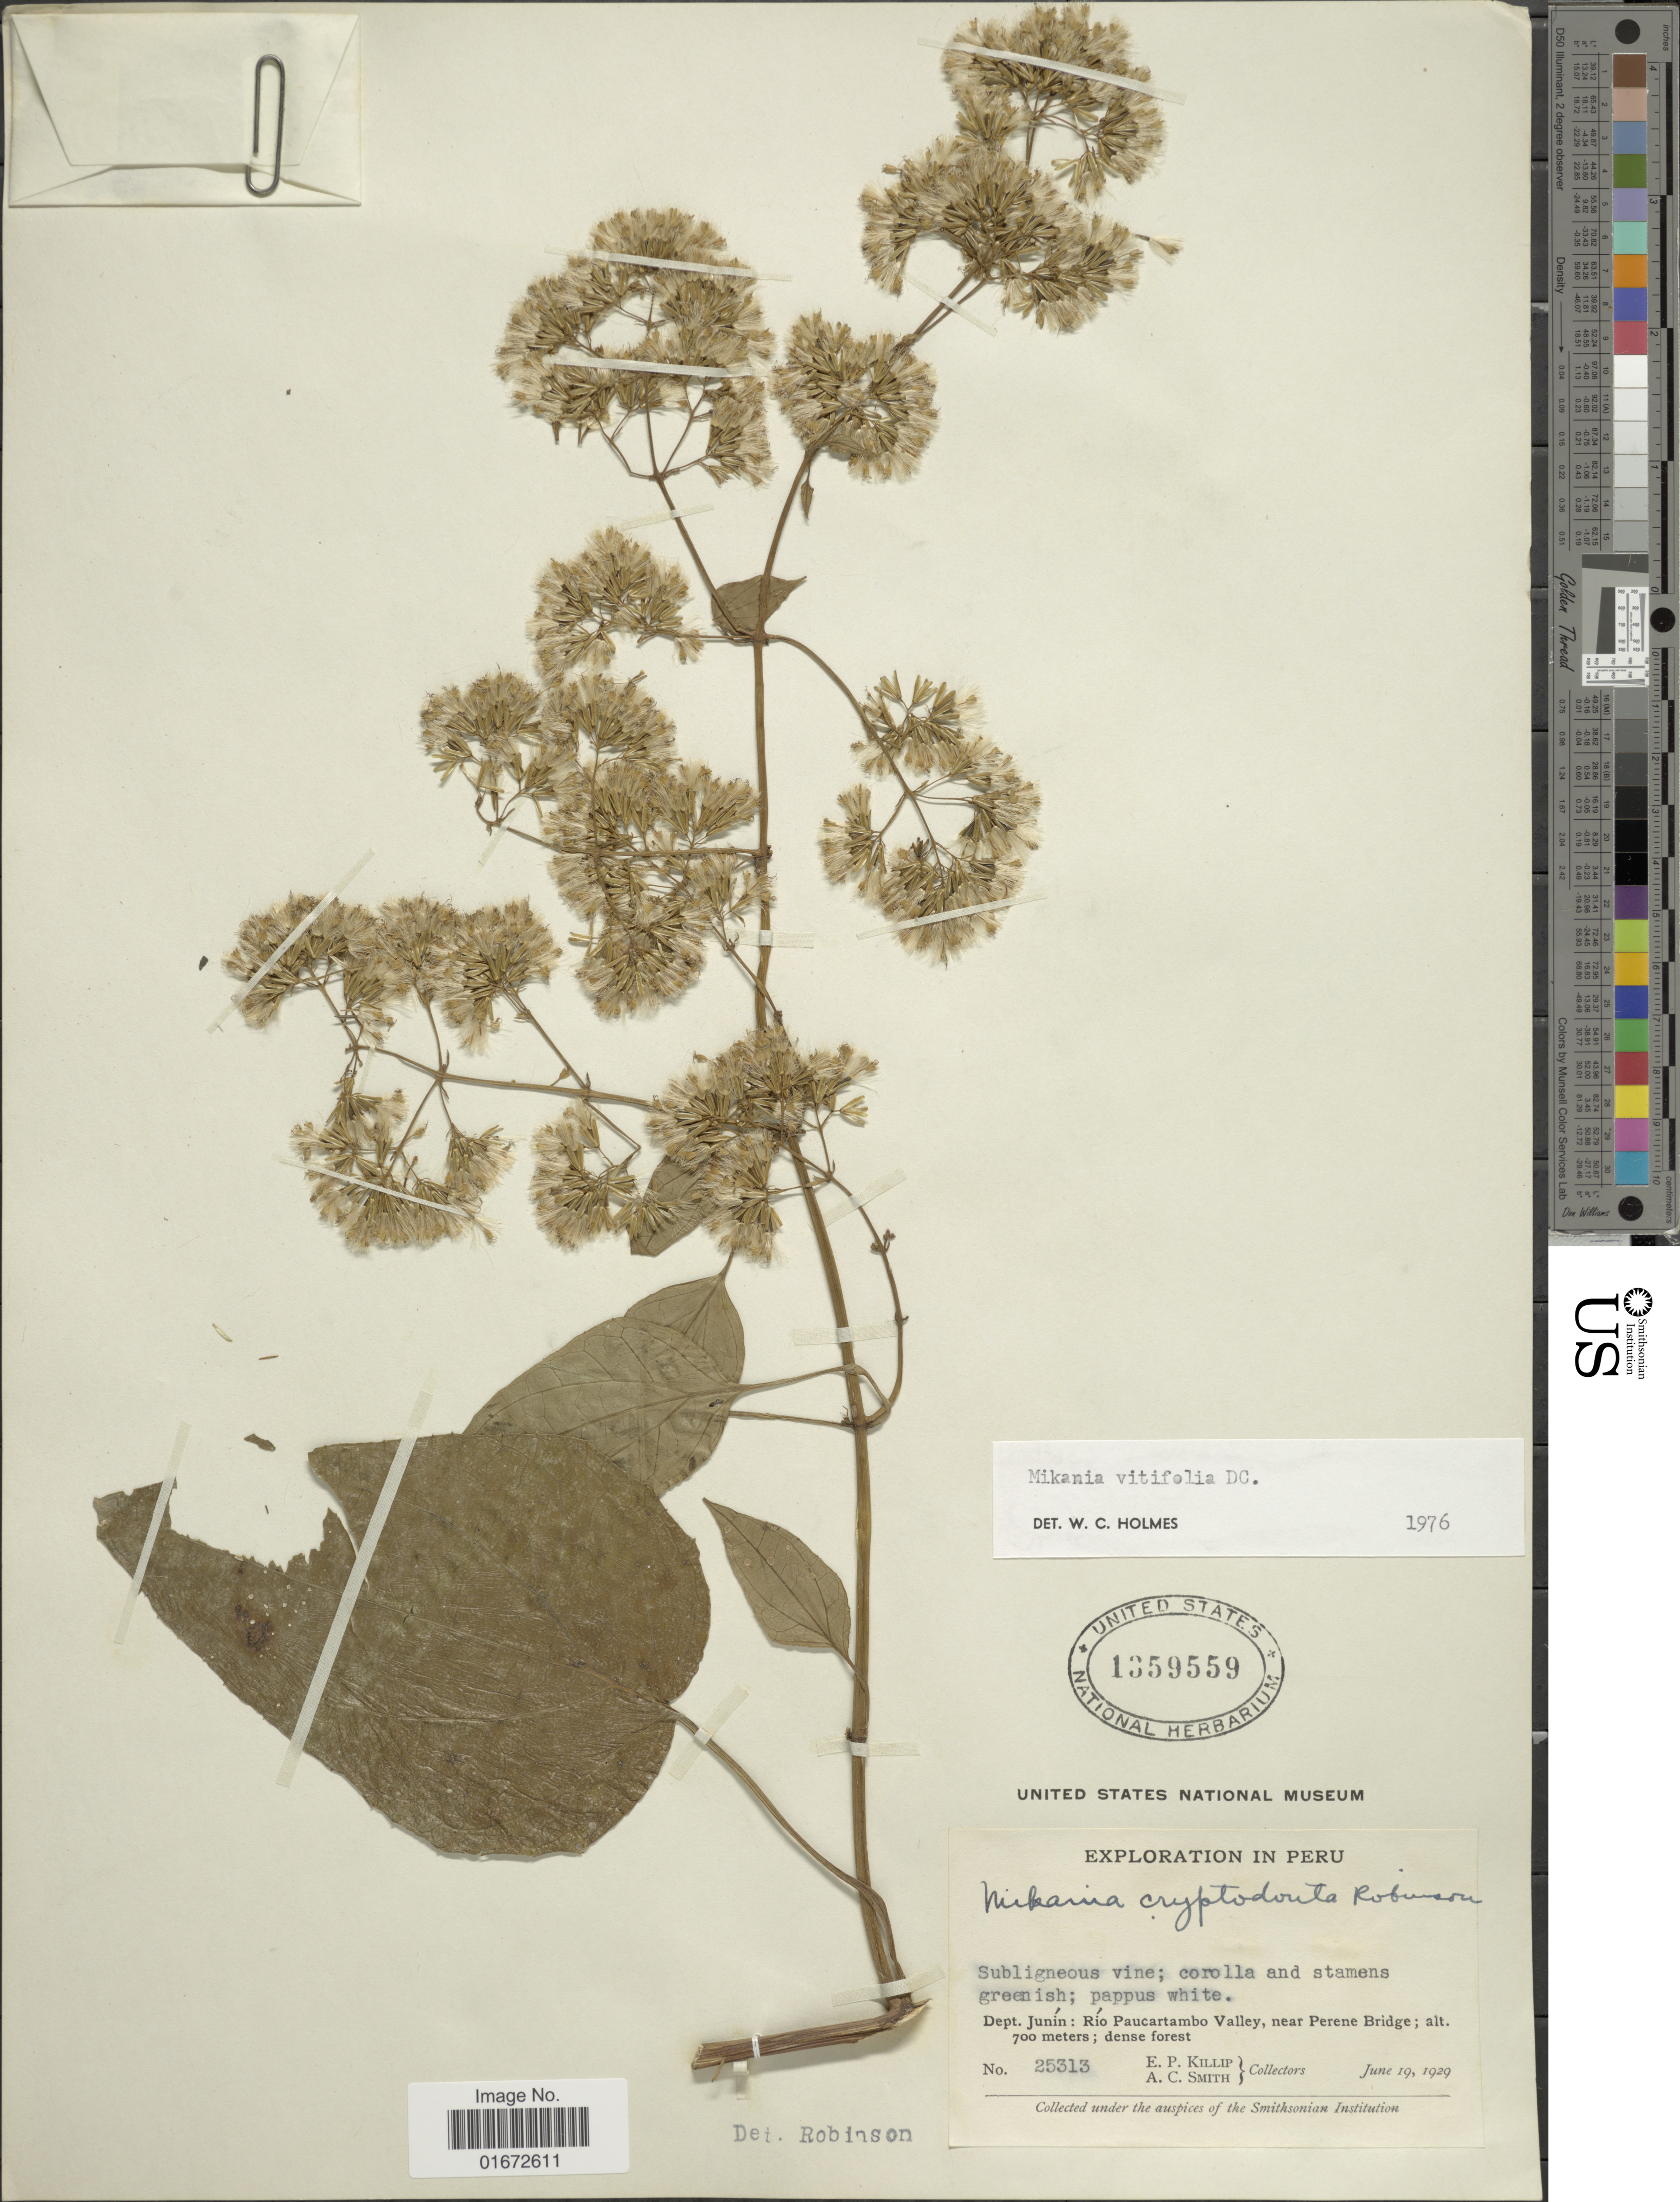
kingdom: Plantae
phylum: Tracheophyta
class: Magnoliopsida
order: Asterales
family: Asteraceae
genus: Mikania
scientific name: Mikania vitifolia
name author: DC.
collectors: E. P. Killip & A. C. Smith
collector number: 25313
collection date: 1929-06-19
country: Peru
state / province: Junín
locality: Dept. Junín: Río Paucartambo Valley, near Perene Bridge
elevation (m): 700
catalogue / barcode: US 1359559